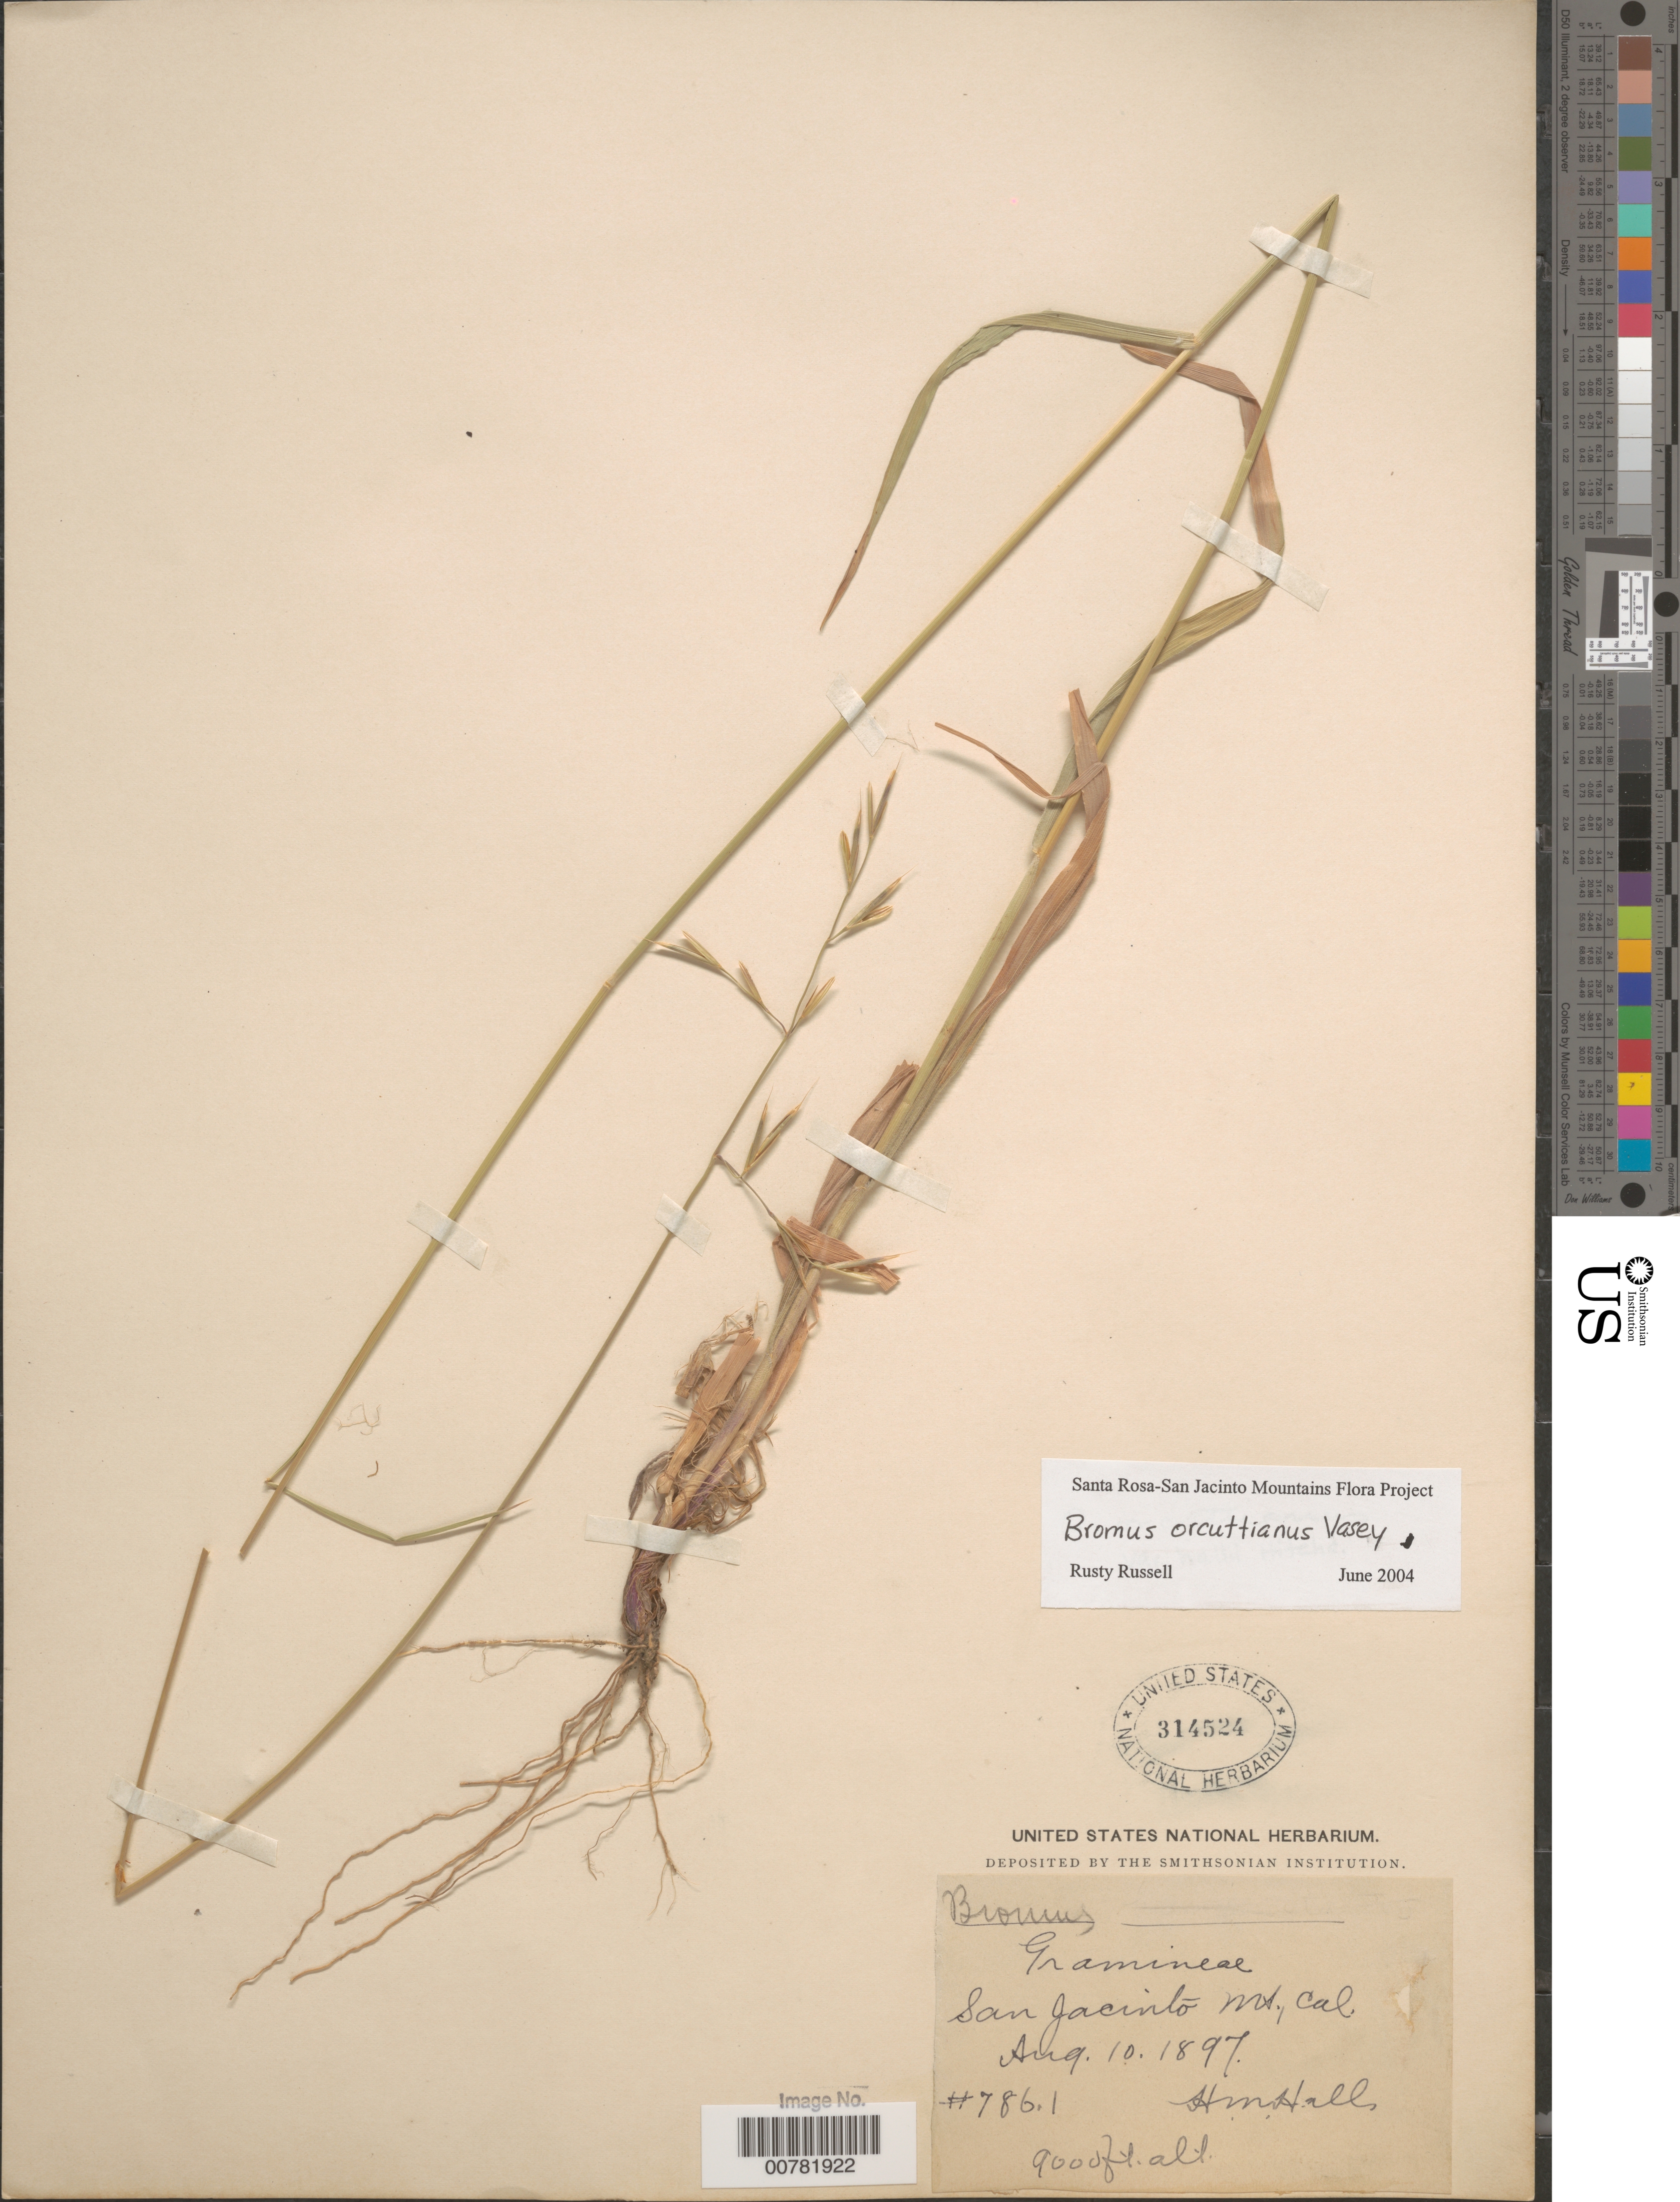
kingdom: Plantae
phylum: Tracheophyta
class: Liliopsida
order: Poales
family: Poaceae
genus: Bromus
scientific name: Bromus orcuttianus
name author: Vasey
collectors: H. M. Hall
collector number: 7861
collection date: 1897-08-10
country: United States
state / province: California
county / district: Riverside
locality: San Jacinto Mt.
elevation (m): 2743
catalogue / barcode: US 314524